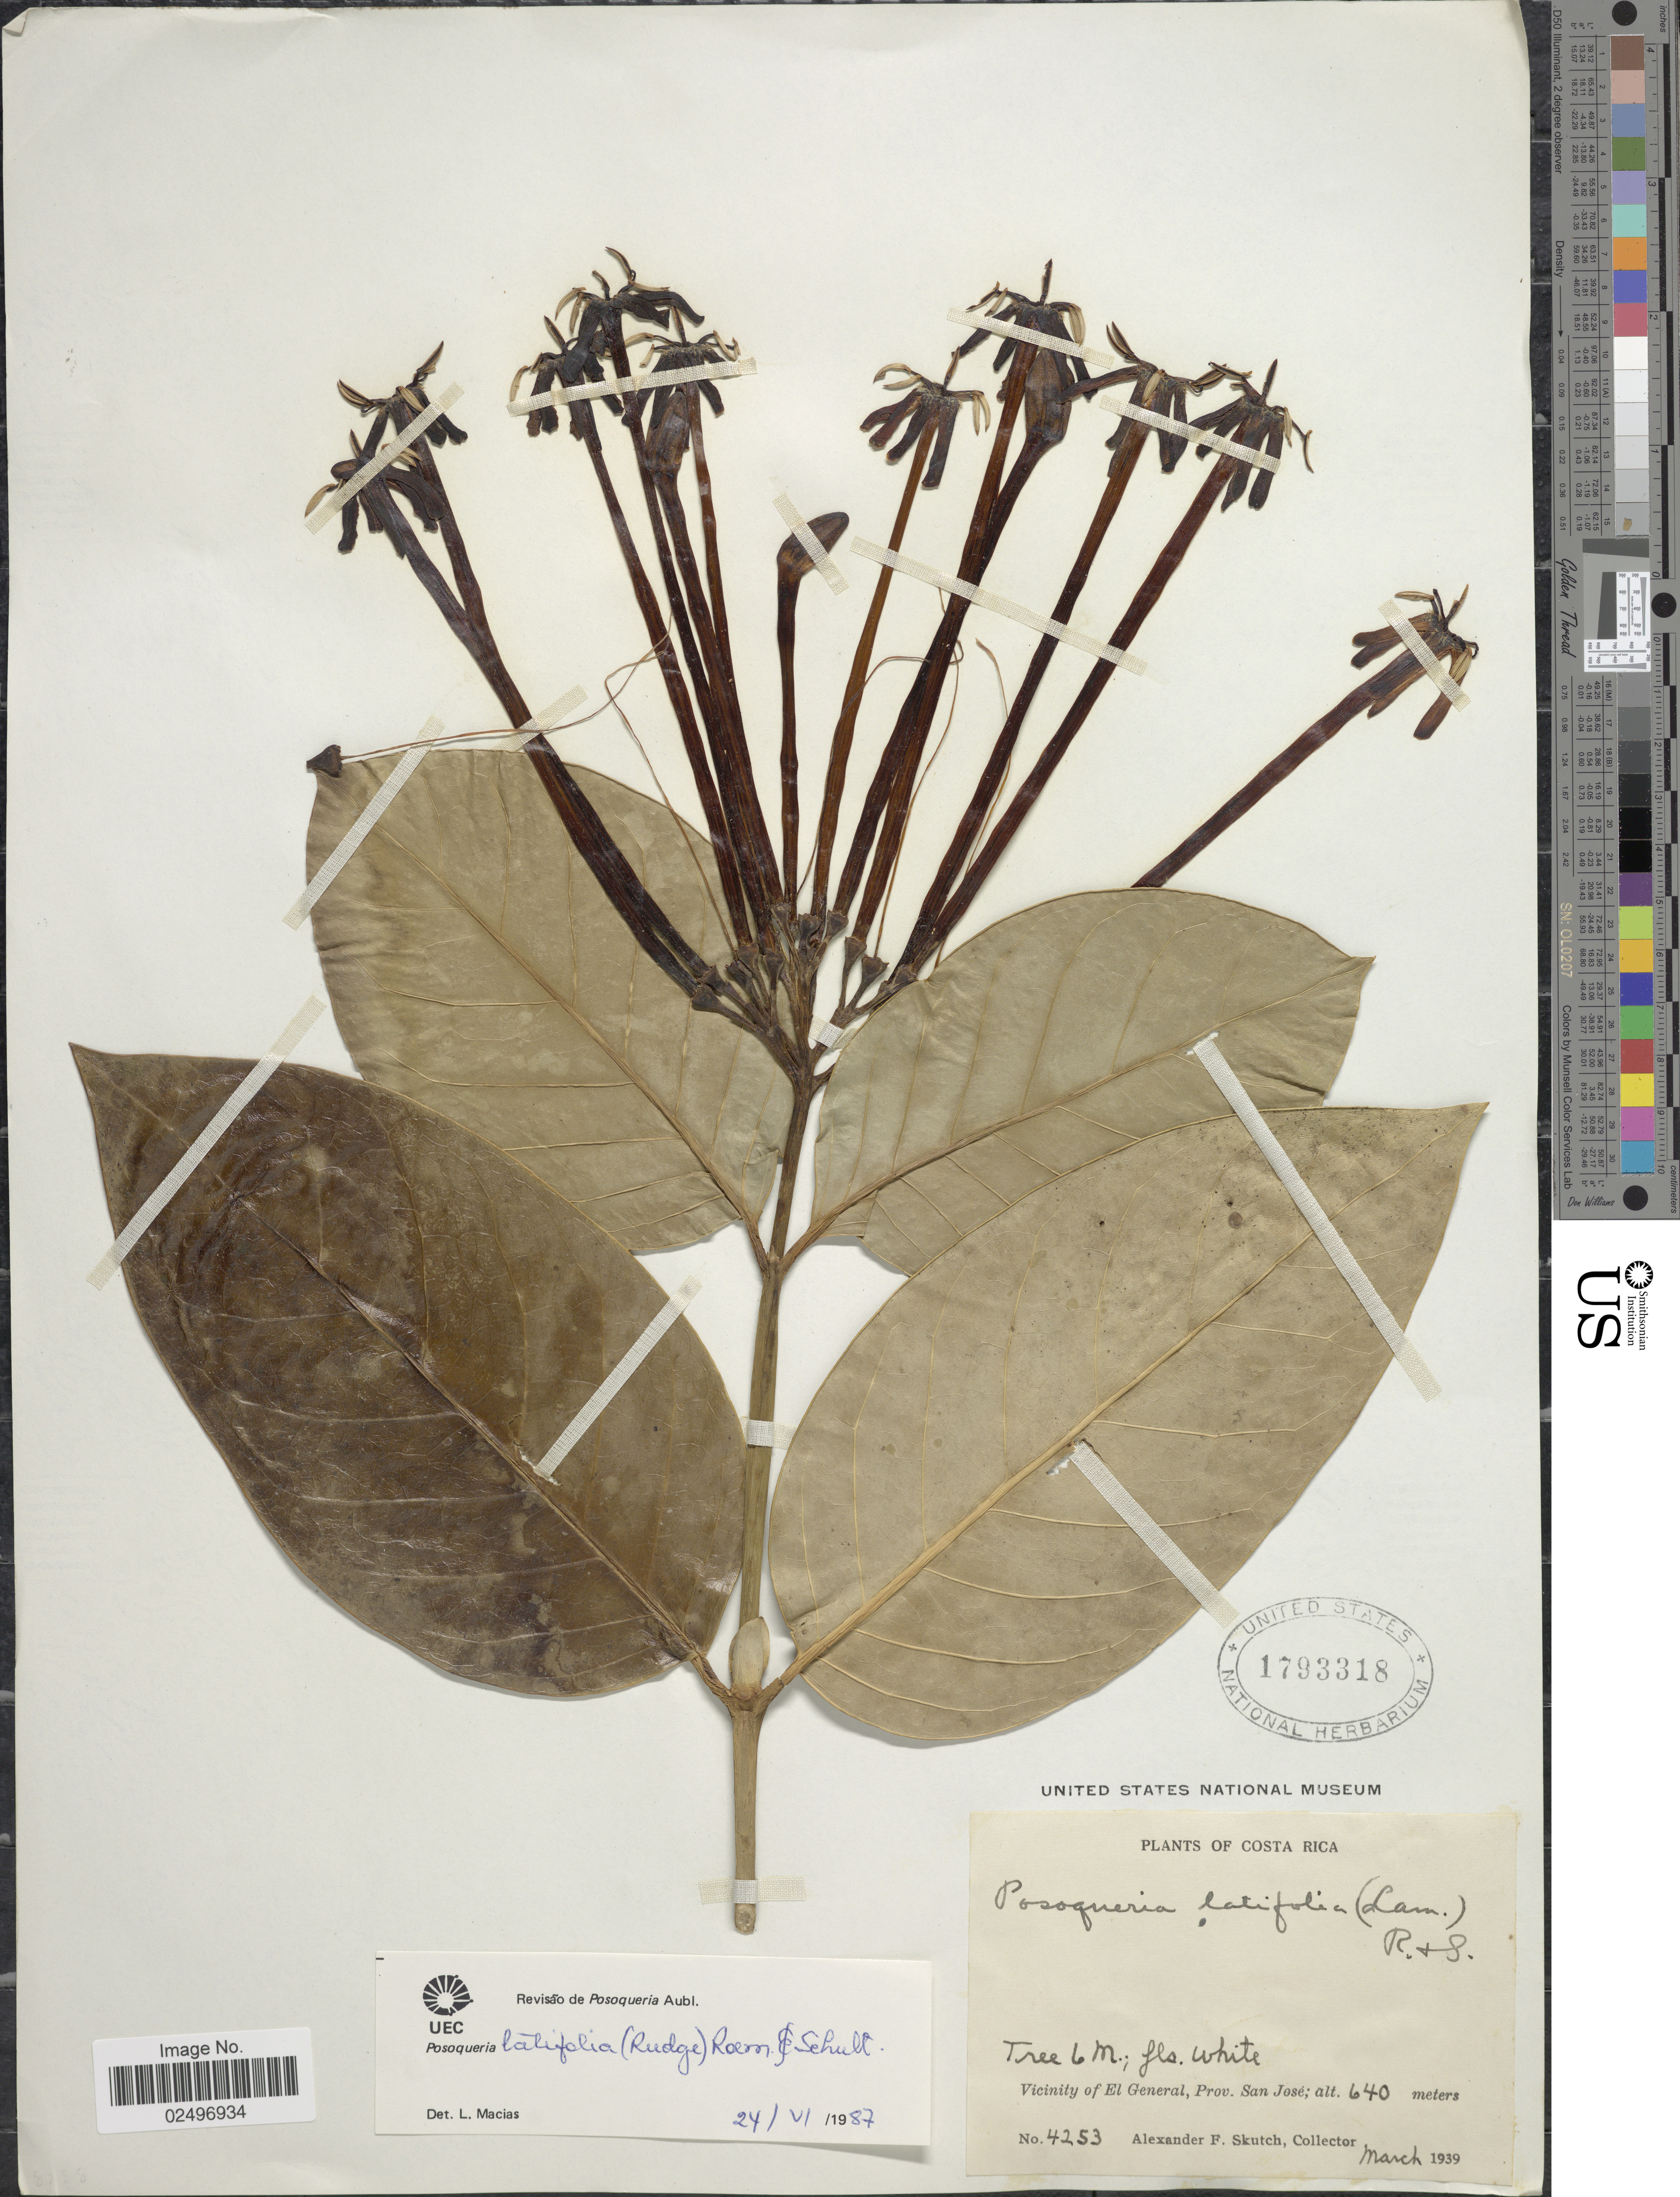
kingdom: Plantae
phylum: Tracheophyta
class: Magnoliopsida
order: Gentianales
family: Rubiaceae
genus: Posoqueria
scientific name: Posoqueria latifolia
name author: (Rudge) Roem. & Schult.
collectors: A. F. Skutch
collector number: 4253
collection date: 1939-03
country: Costa Rica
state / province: San José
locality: Vicinity of El General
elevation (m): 640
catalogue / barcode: US 1793318